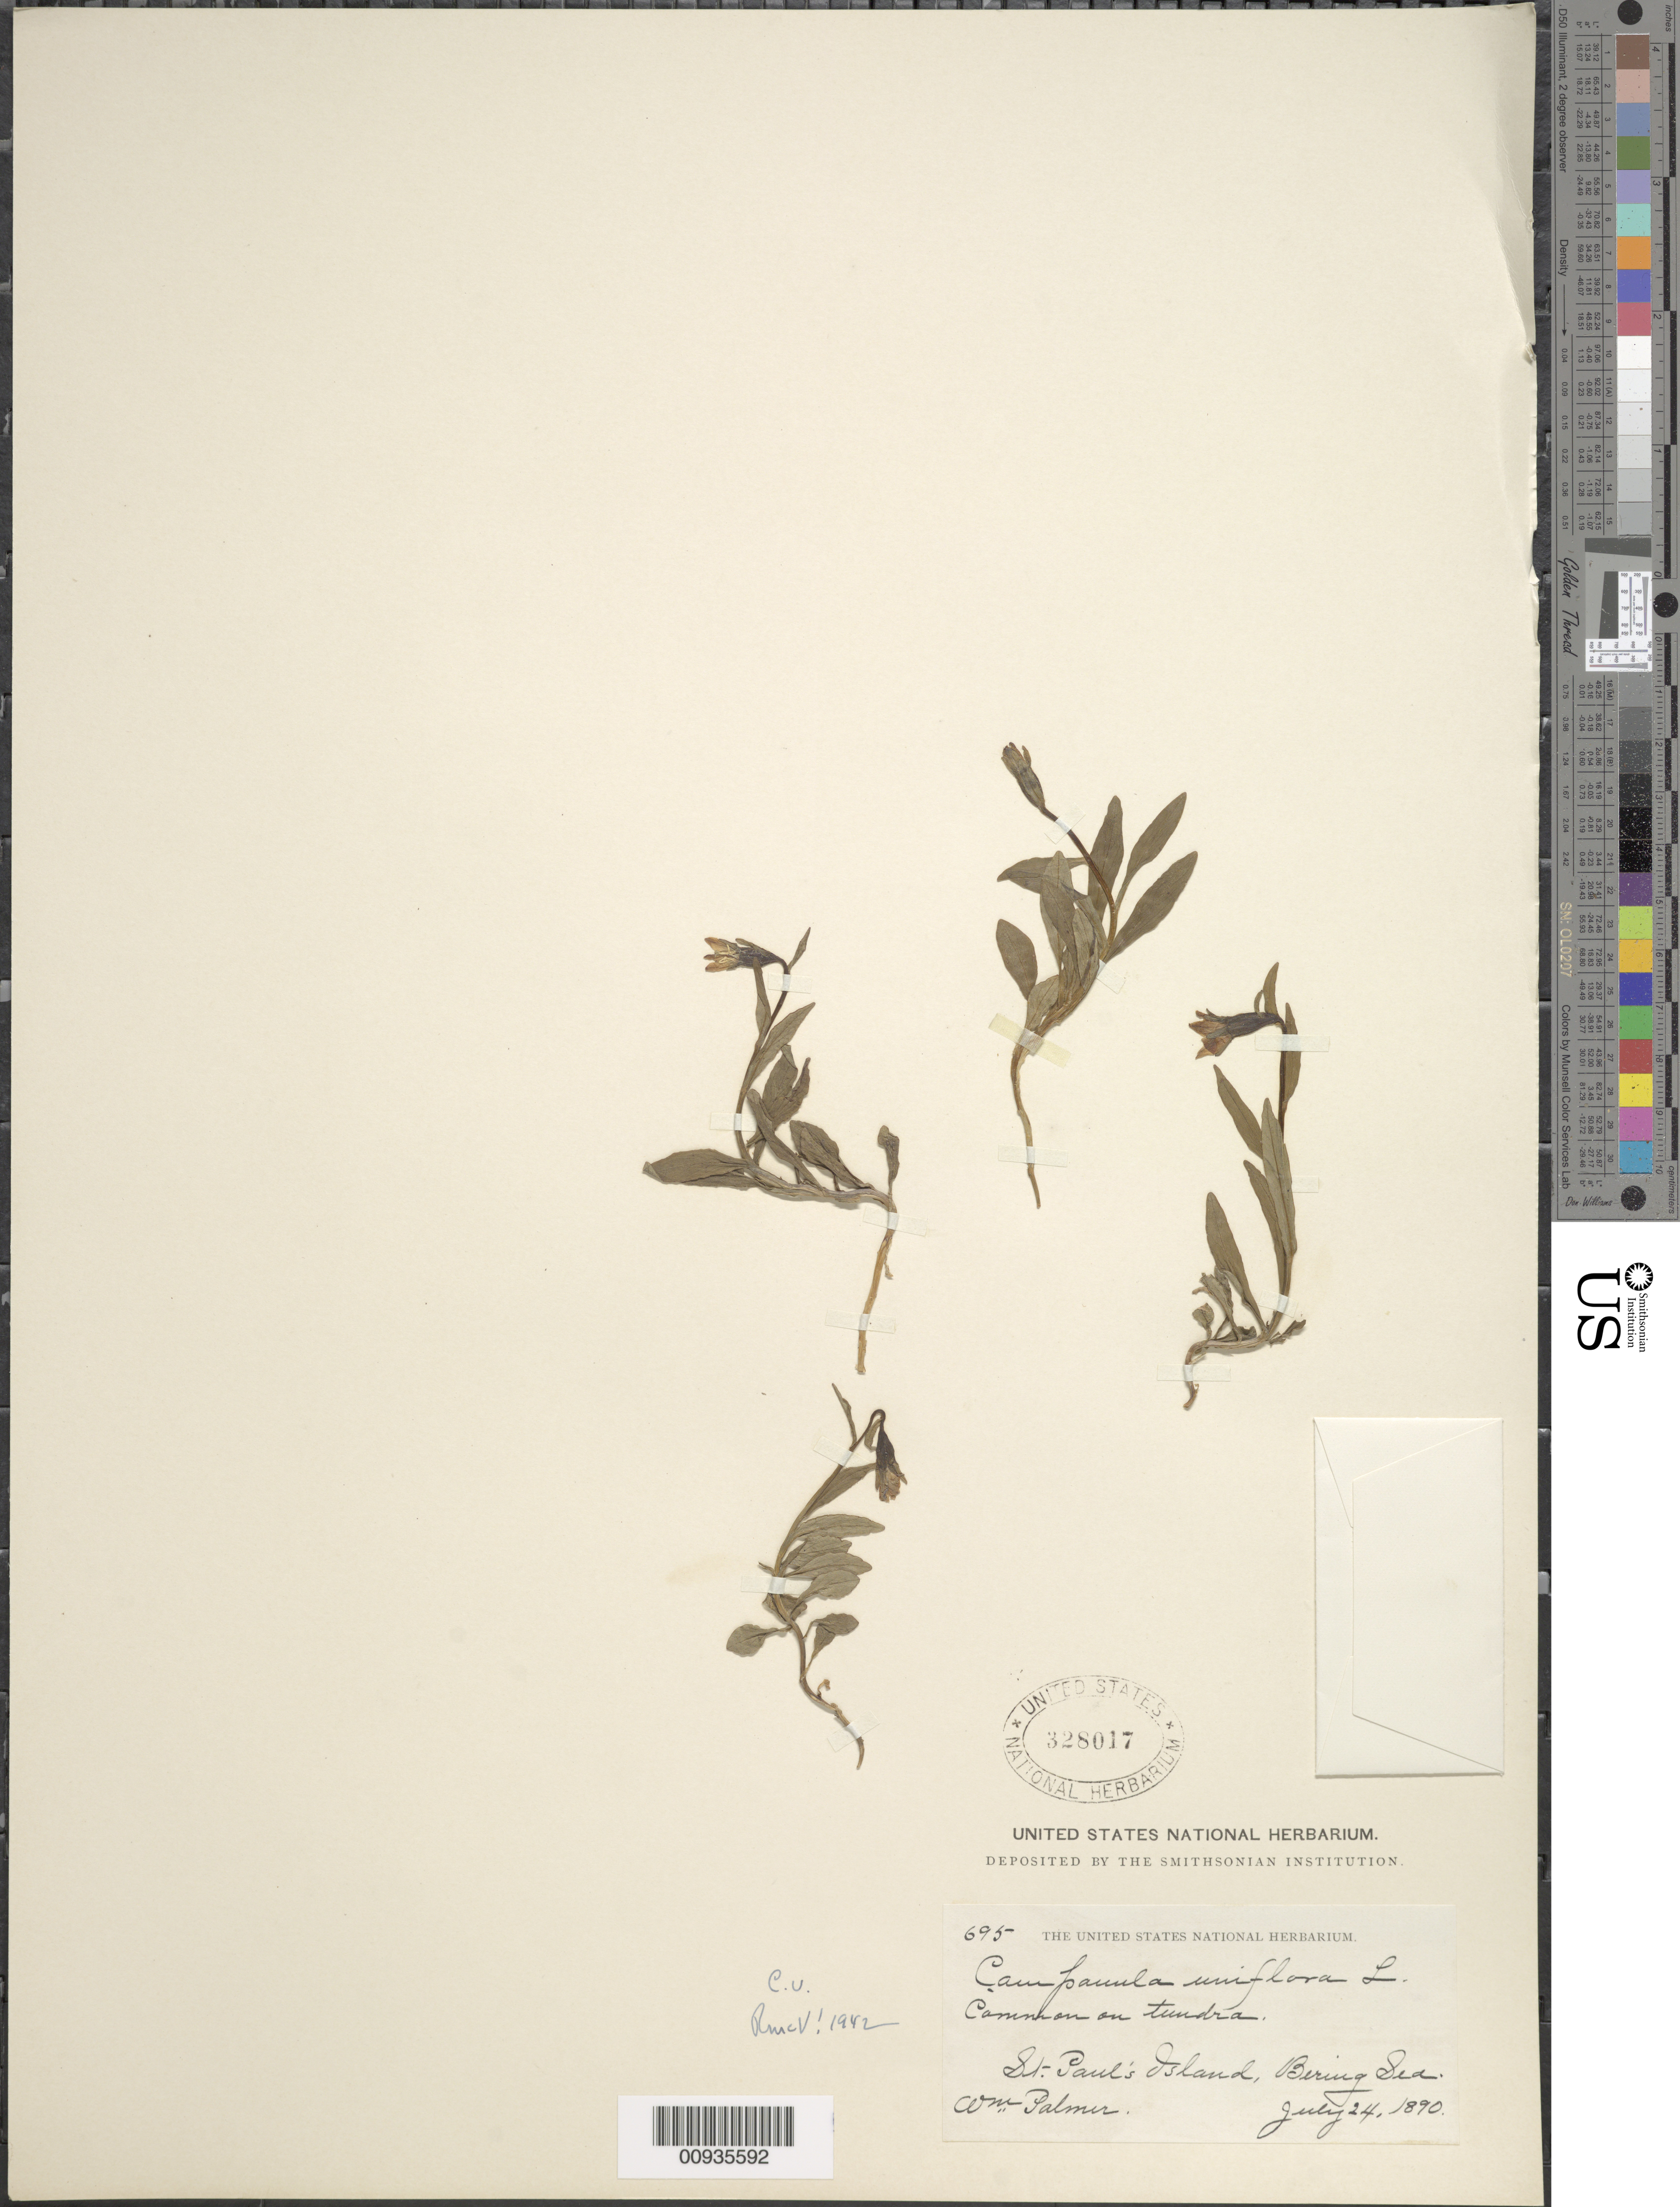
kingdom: Plantae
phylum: Tracheophyta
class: Magnoliopsida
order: Asterales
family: Campanulaceae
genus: Campanula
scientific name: Campanula uniflora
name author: L.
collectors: W. Palmer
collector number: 695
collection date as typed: July 24, 1890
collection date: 1890-07-24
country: United States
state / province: Alaska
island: St. Paul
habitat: common on tundra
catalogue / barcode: US 328017